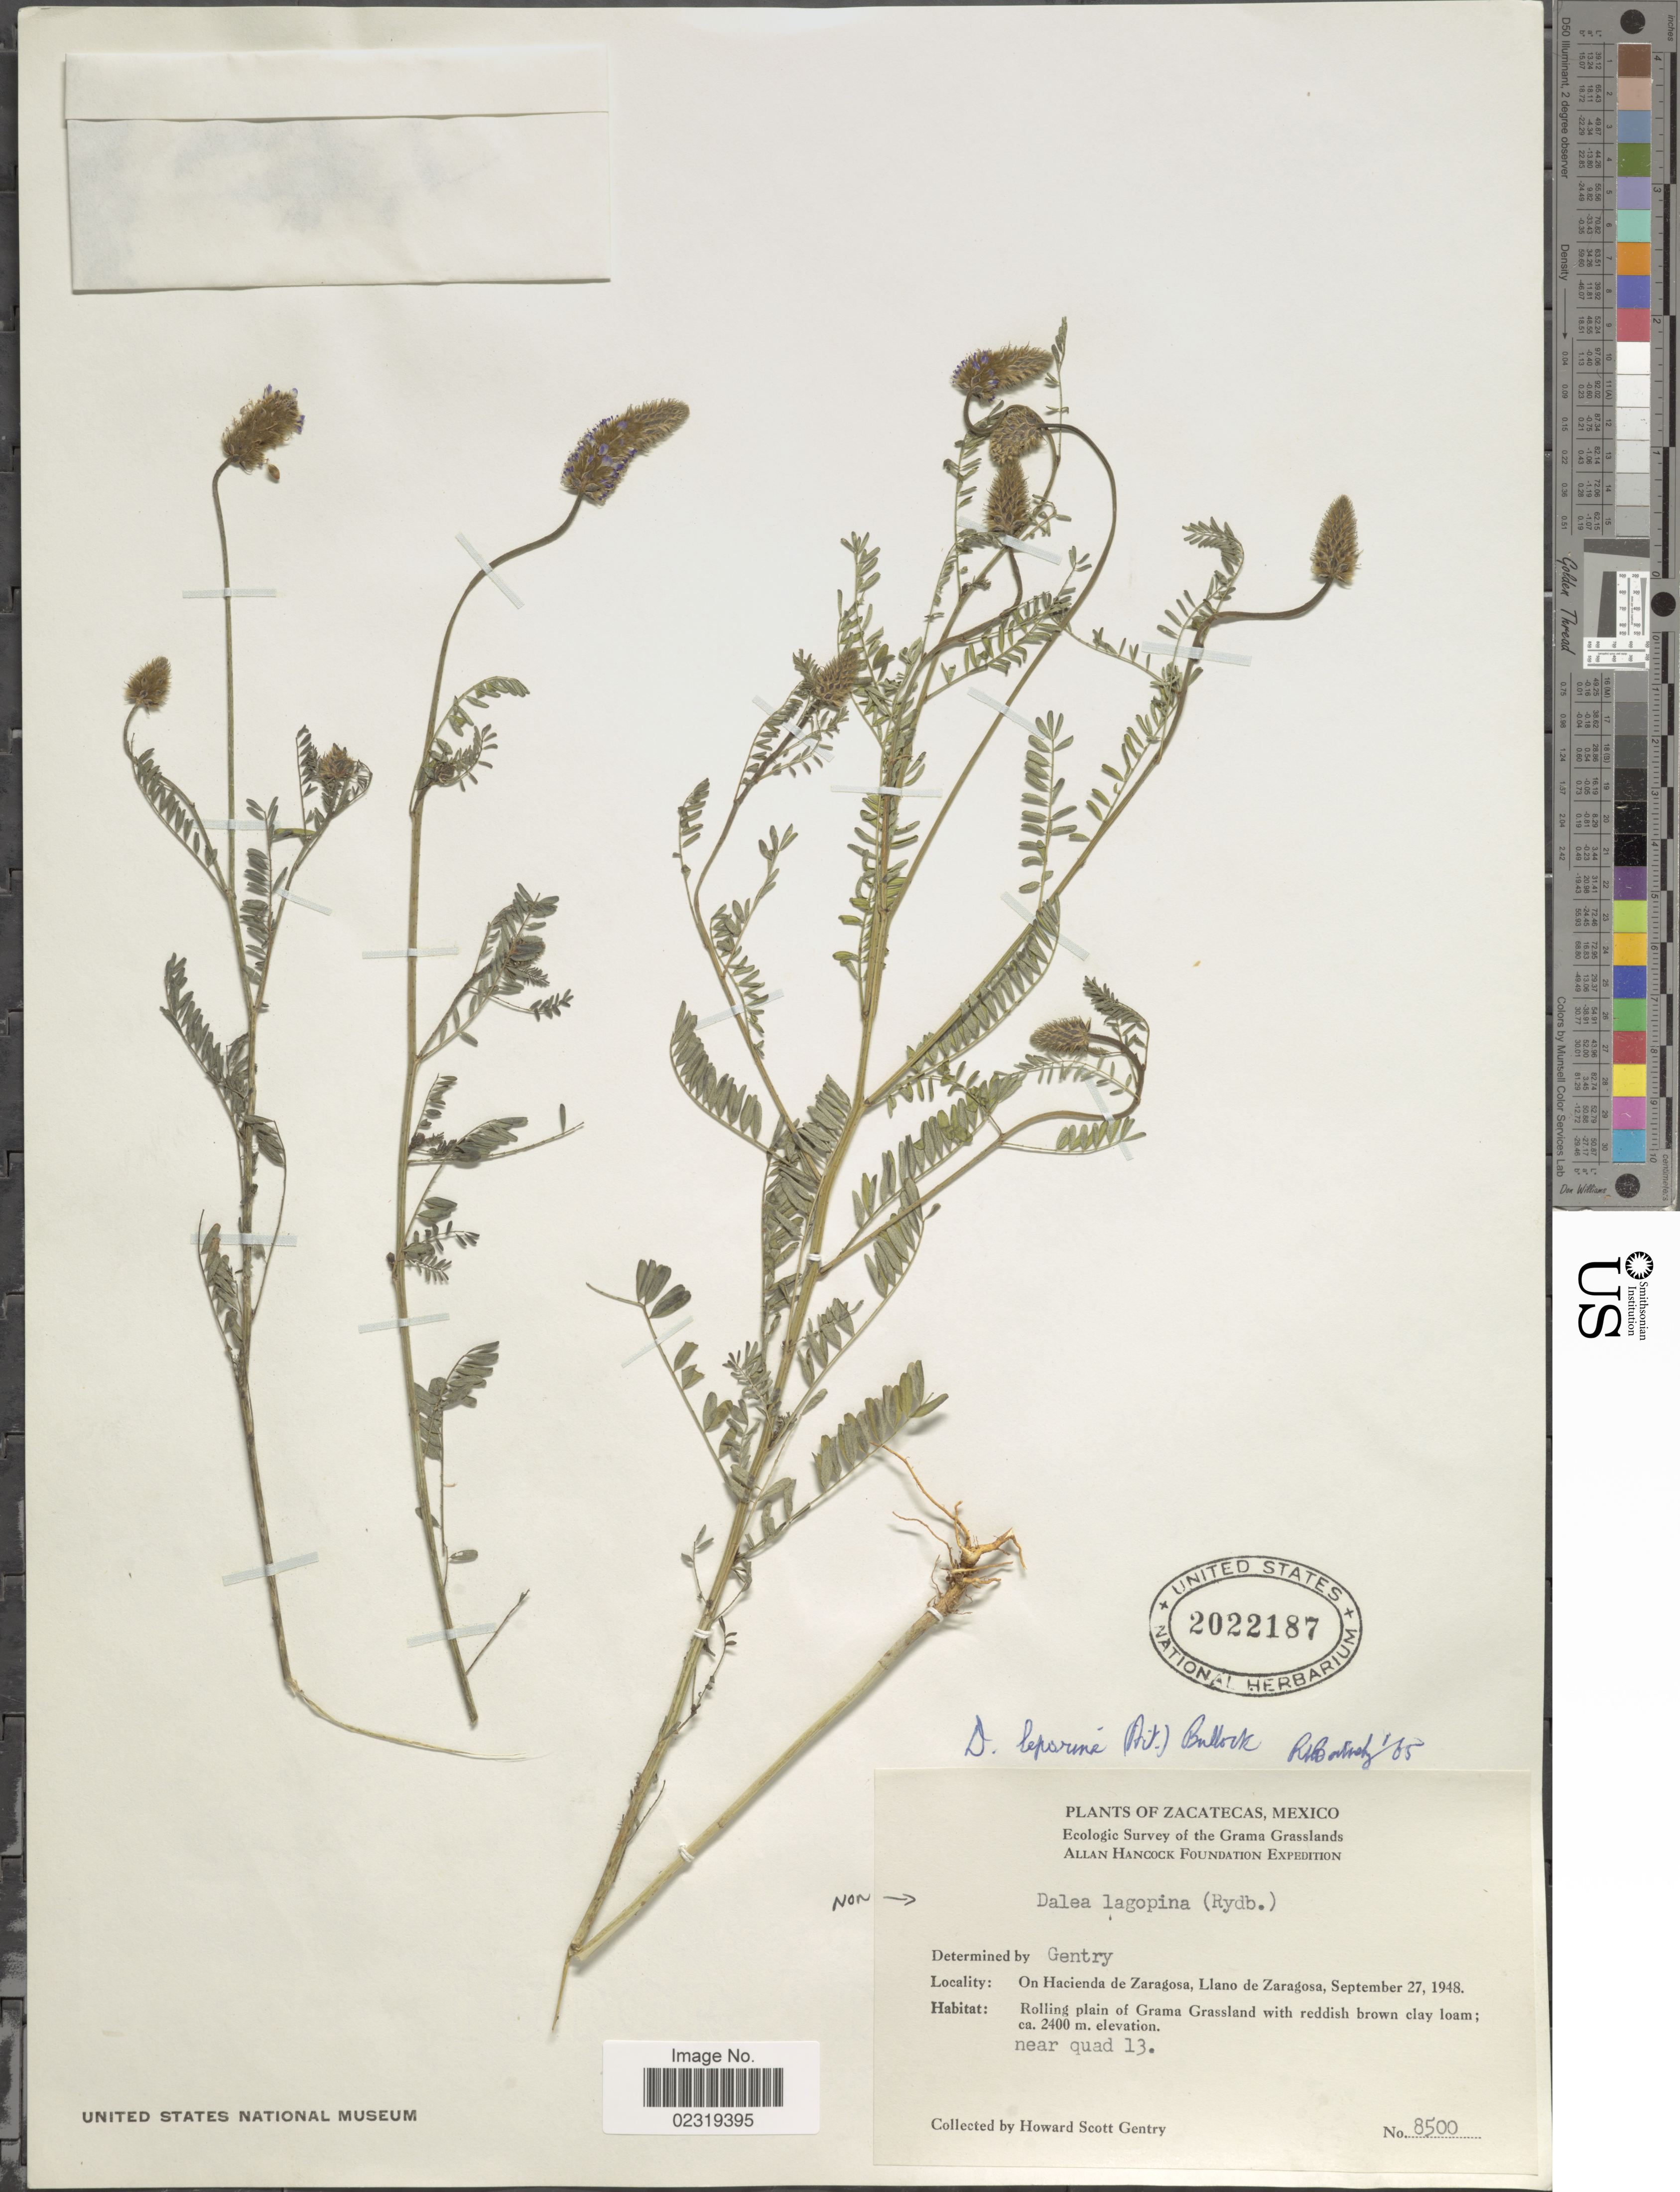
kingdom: Plantae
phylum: Tracheophyta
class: Magnoliopsida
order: Fabales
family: Fabaceae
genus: Dalea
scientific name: Dalea leporina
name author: (Aiton) Bullock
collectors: H. S. Gentry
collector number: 8500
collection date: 1948-09-27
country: Mexico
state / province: Zacatecas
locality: On Hacienda de Zaragosa, Llano de Zaragosa, Rolling plain of Grama Grassland with reddish brown clay loam; near quad 13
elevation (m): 2400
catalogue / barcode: US 2022187